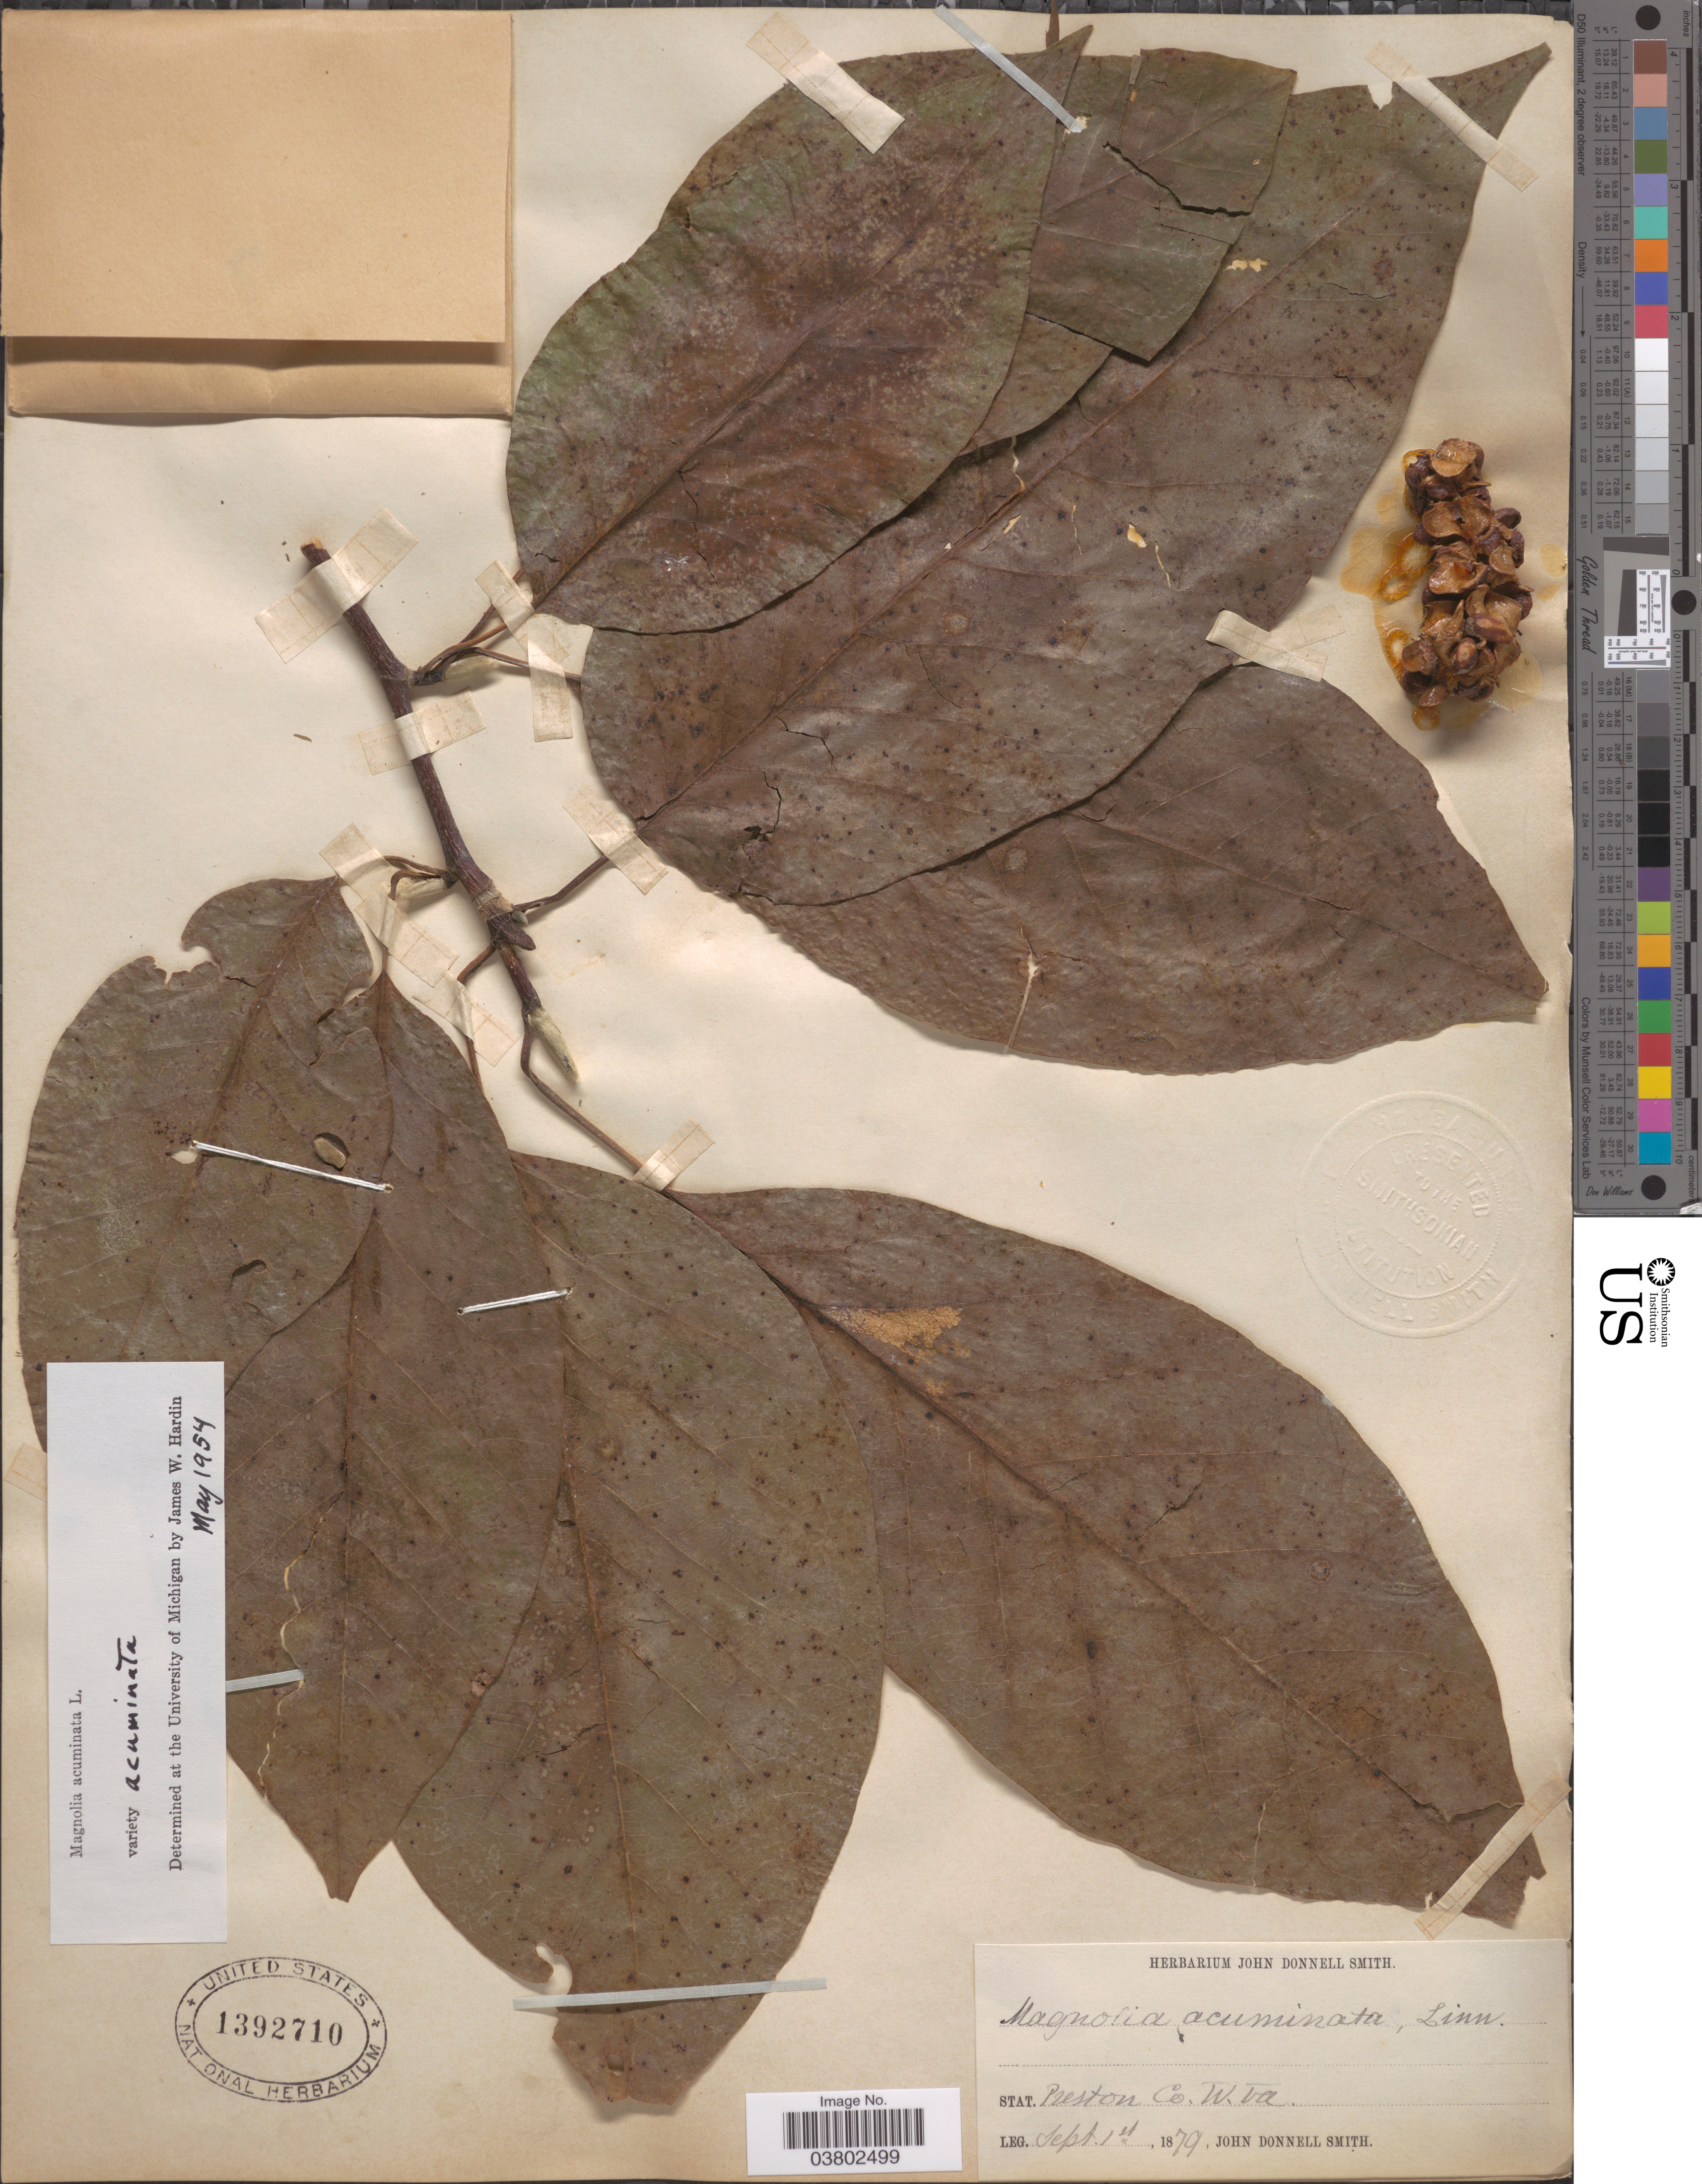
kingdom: Plantae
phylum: Tracheophyta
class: Magnoliopsida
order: Magnoliales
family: Magnoliaceae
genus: Magnolia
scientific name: Magnolia acuminata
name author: (L.) L.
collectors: J. Donnell Smith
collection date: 1879-09-01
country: United States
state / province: West Virginia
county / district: Preston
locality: Preston Co.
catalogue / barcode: US 1392710